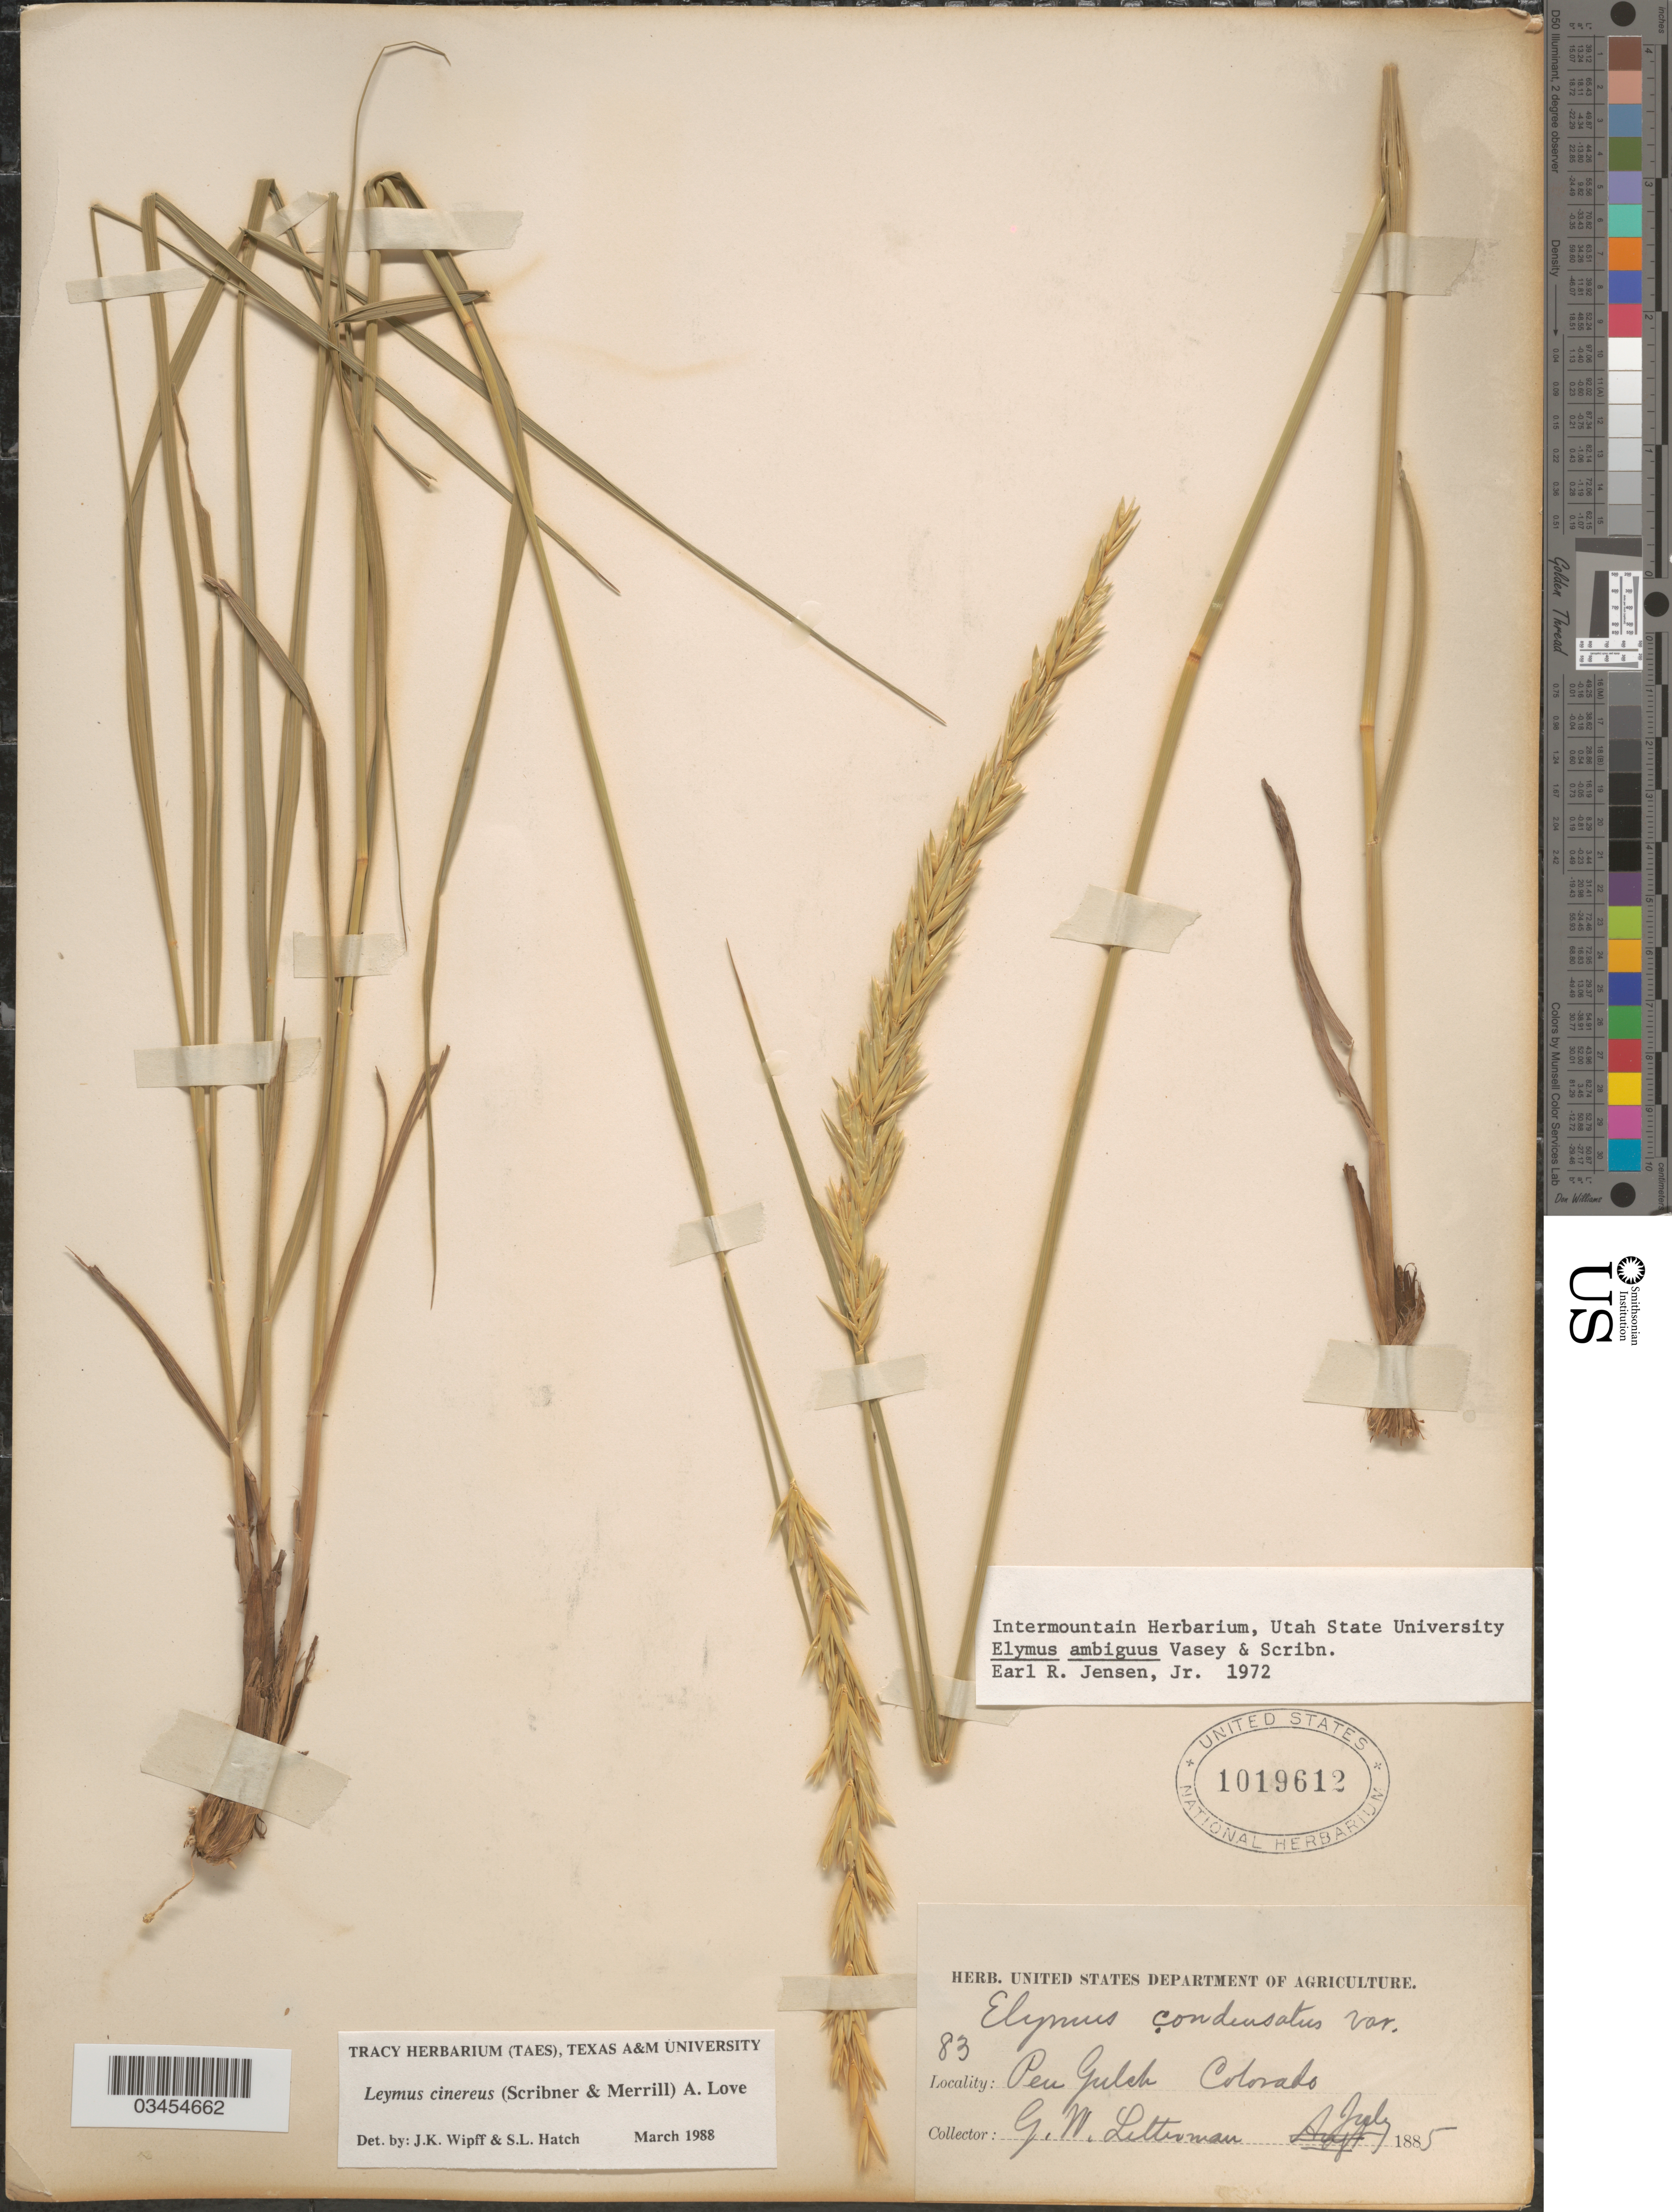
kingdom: Plantae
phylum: Tracheophyta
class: Liliopsida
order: Poales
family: Poaceae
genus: Leymus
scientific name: Leymus cinereus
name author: (Scribn. & Merr.) Á. Löve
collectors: G. W. Letterman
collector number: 83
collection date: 1885-07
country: United States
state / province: Colorado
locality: Pen Gulch.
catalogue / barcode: US 1019612